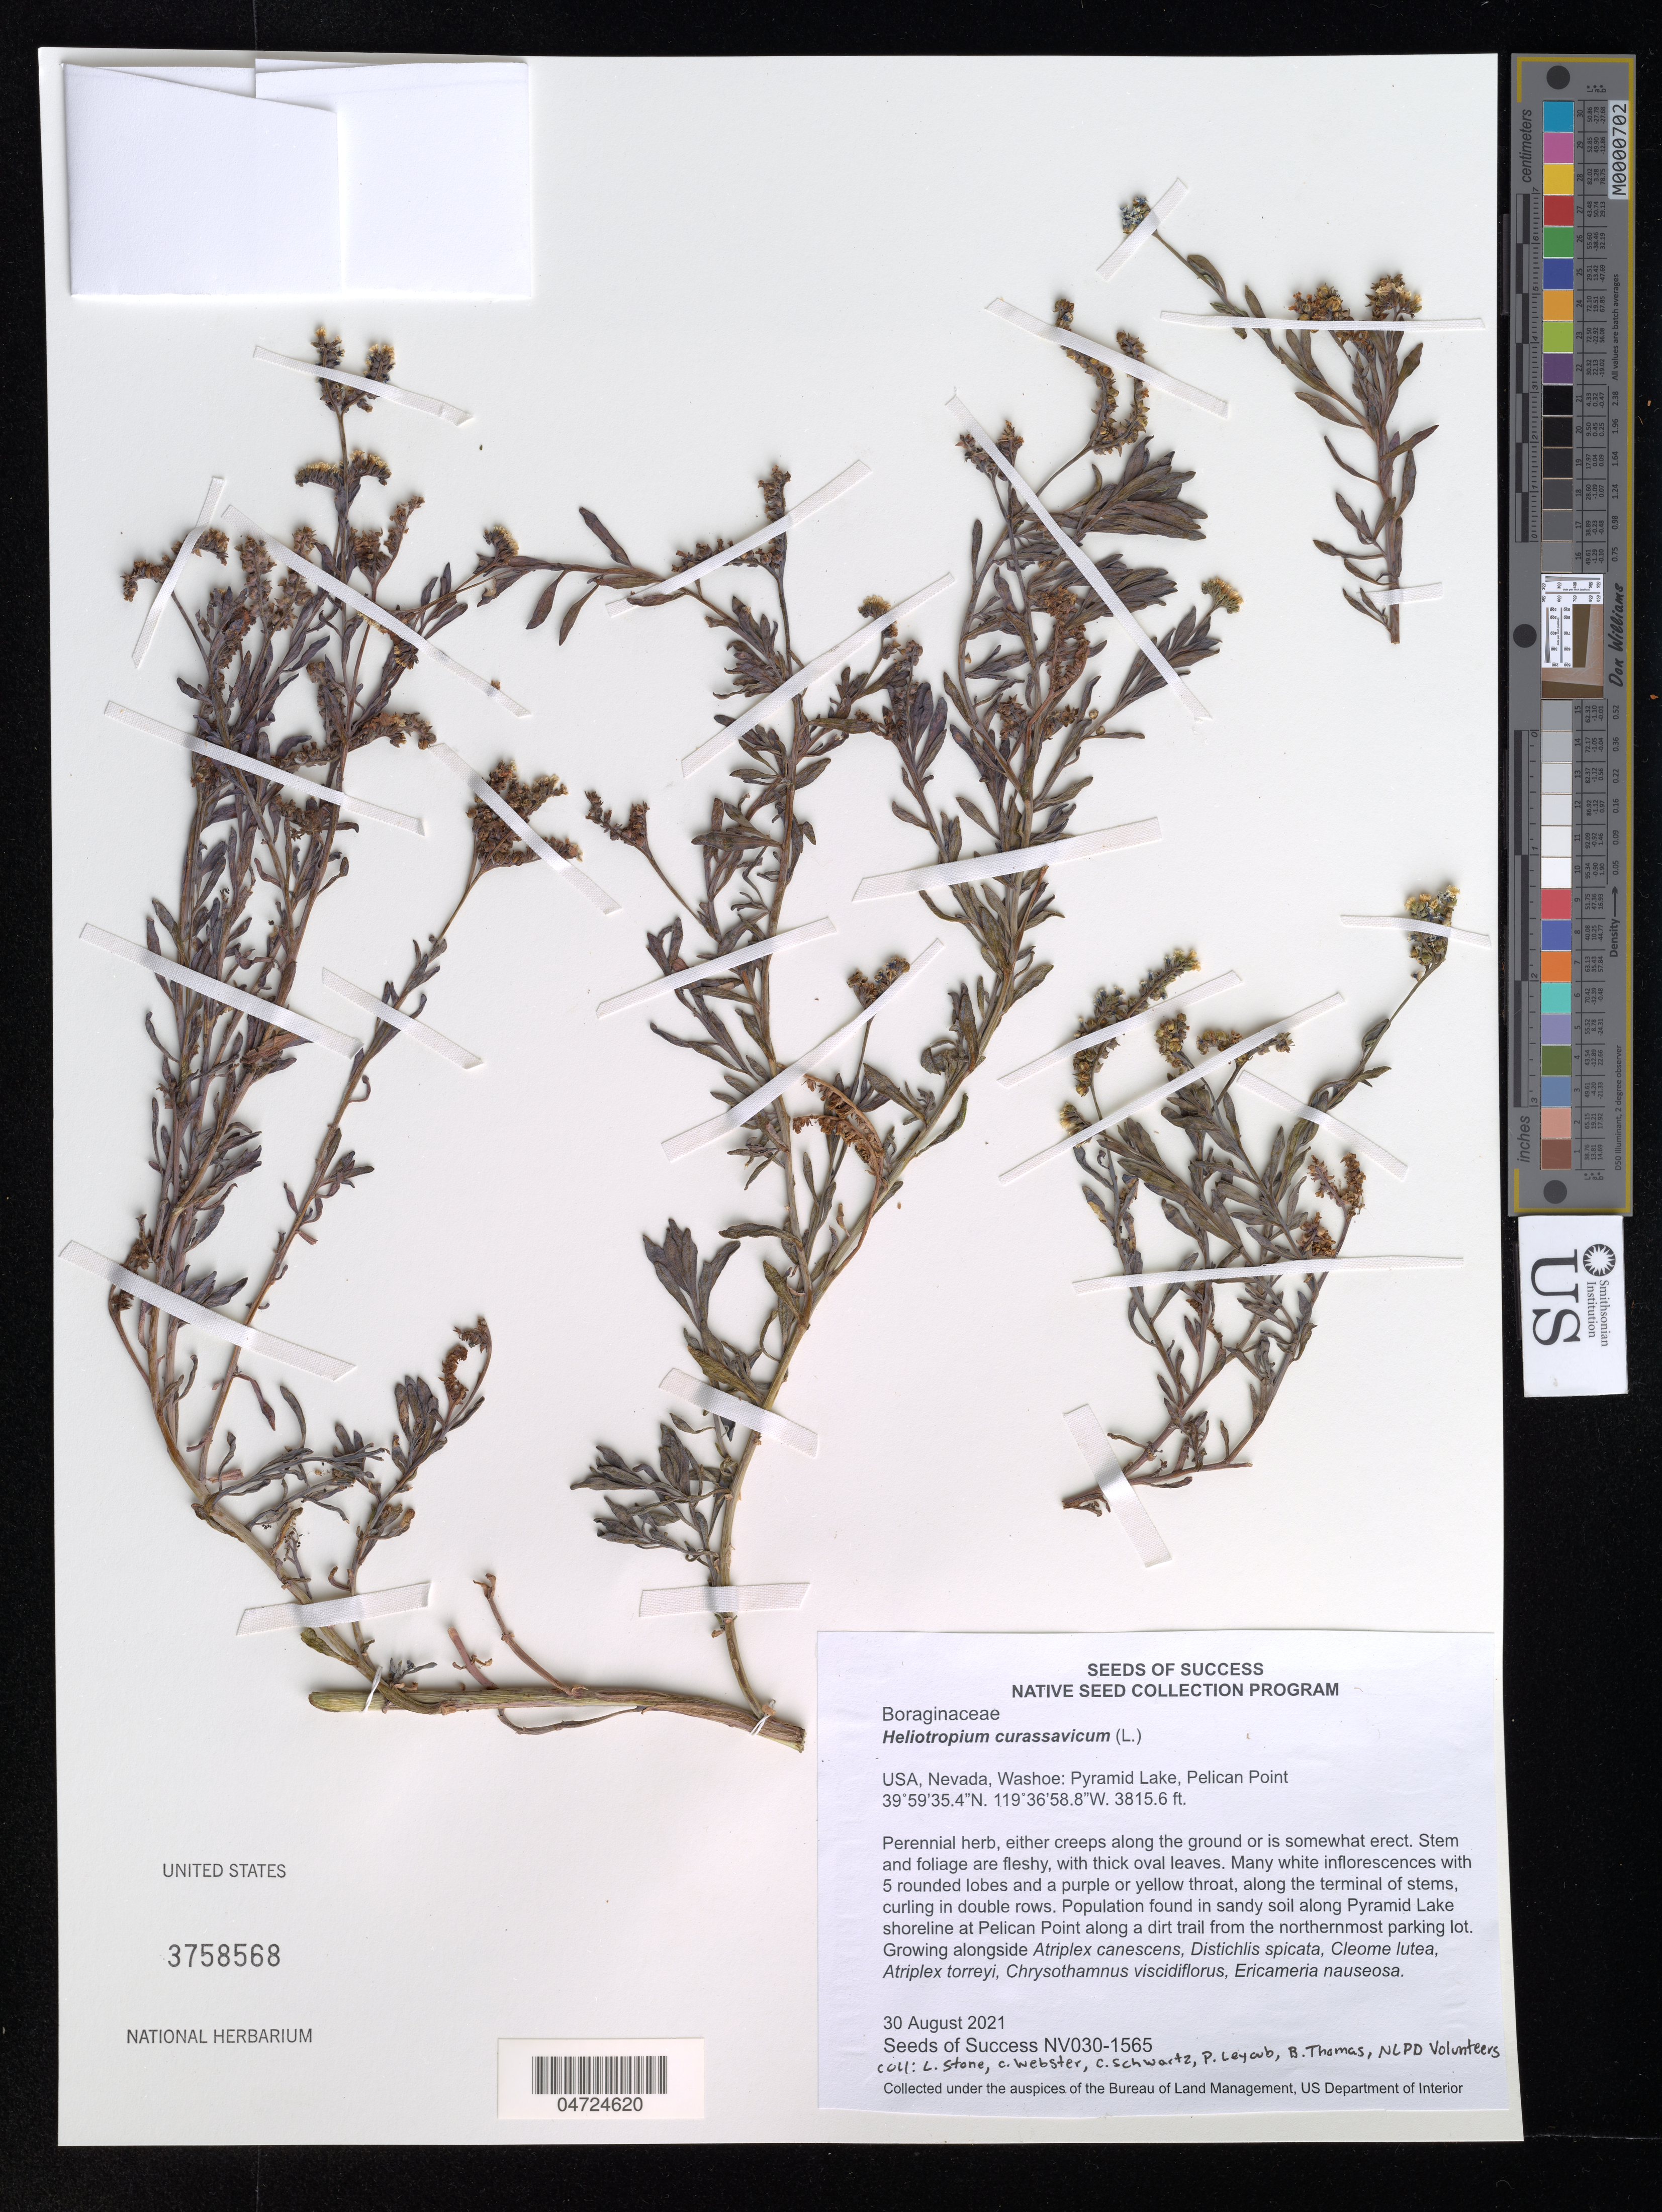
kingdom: Plantae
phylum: Tracheophyta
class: Magnoliopsida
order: Boraginales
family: Heliotropiaceae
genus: Heliotropium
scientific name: Heliotropium curassavicum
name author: L.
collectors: L. Stone, C. Webster, C. Schwartz, P. Leyoub & et al.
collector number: NV030-1565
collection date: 2021-08-30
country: United States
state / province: Nevada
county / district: Washoe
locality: Washoe: Pyramid Lake, Pelican Point. Population found in sandy soil along Pyramid Lake shoreline at Pelican Point along a dirt trail from the northernmost parking lot.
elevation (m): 1163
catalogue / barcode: US 3758568